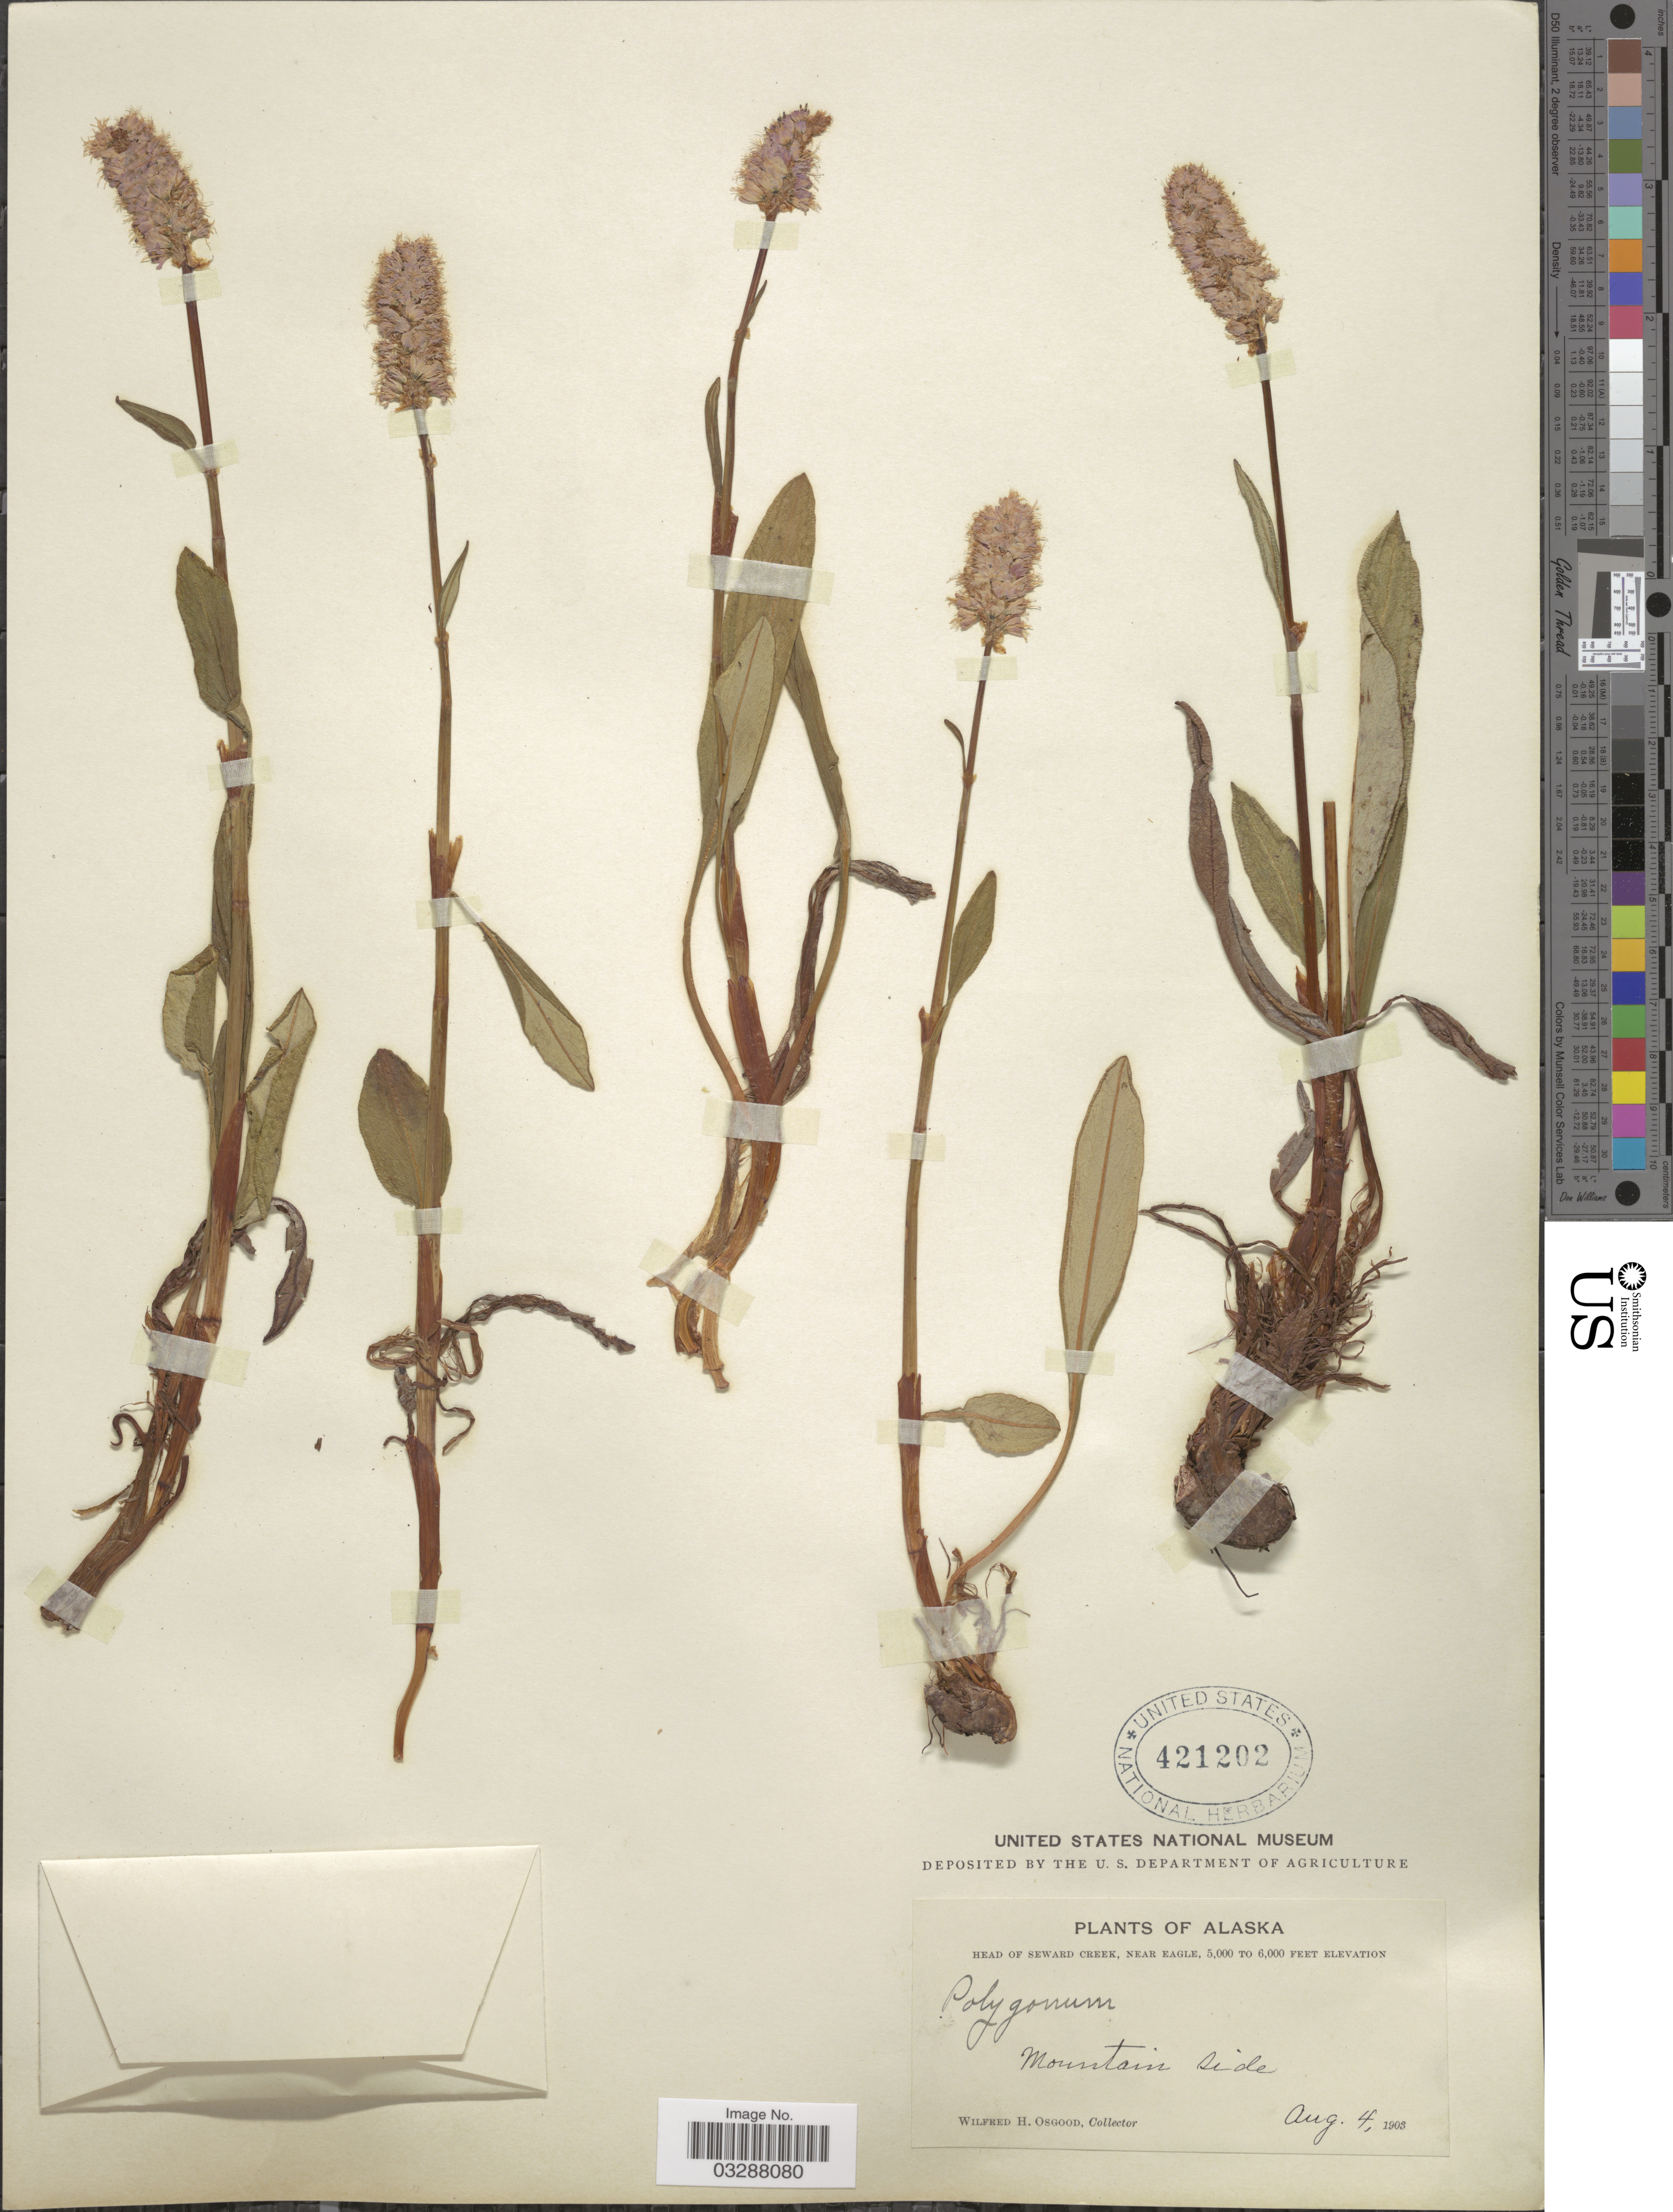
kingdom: Plantae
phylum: Tracheophyta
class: Magnoliopsida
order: Caryophyllales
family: Polygonaceae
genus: Bistorta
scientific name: Bistorta plumosa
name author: (Small) Greene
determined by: Strong, Mark T., (BOT), Smithsonian Institution - National Museum of Natural History (UNITED STATES)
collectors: W. Osgood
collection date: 1903-08-04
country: United States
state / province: Alaska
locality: Head of Seward Creek, near Eagle. Mountain side.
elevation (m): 1524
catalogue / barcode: US 421202